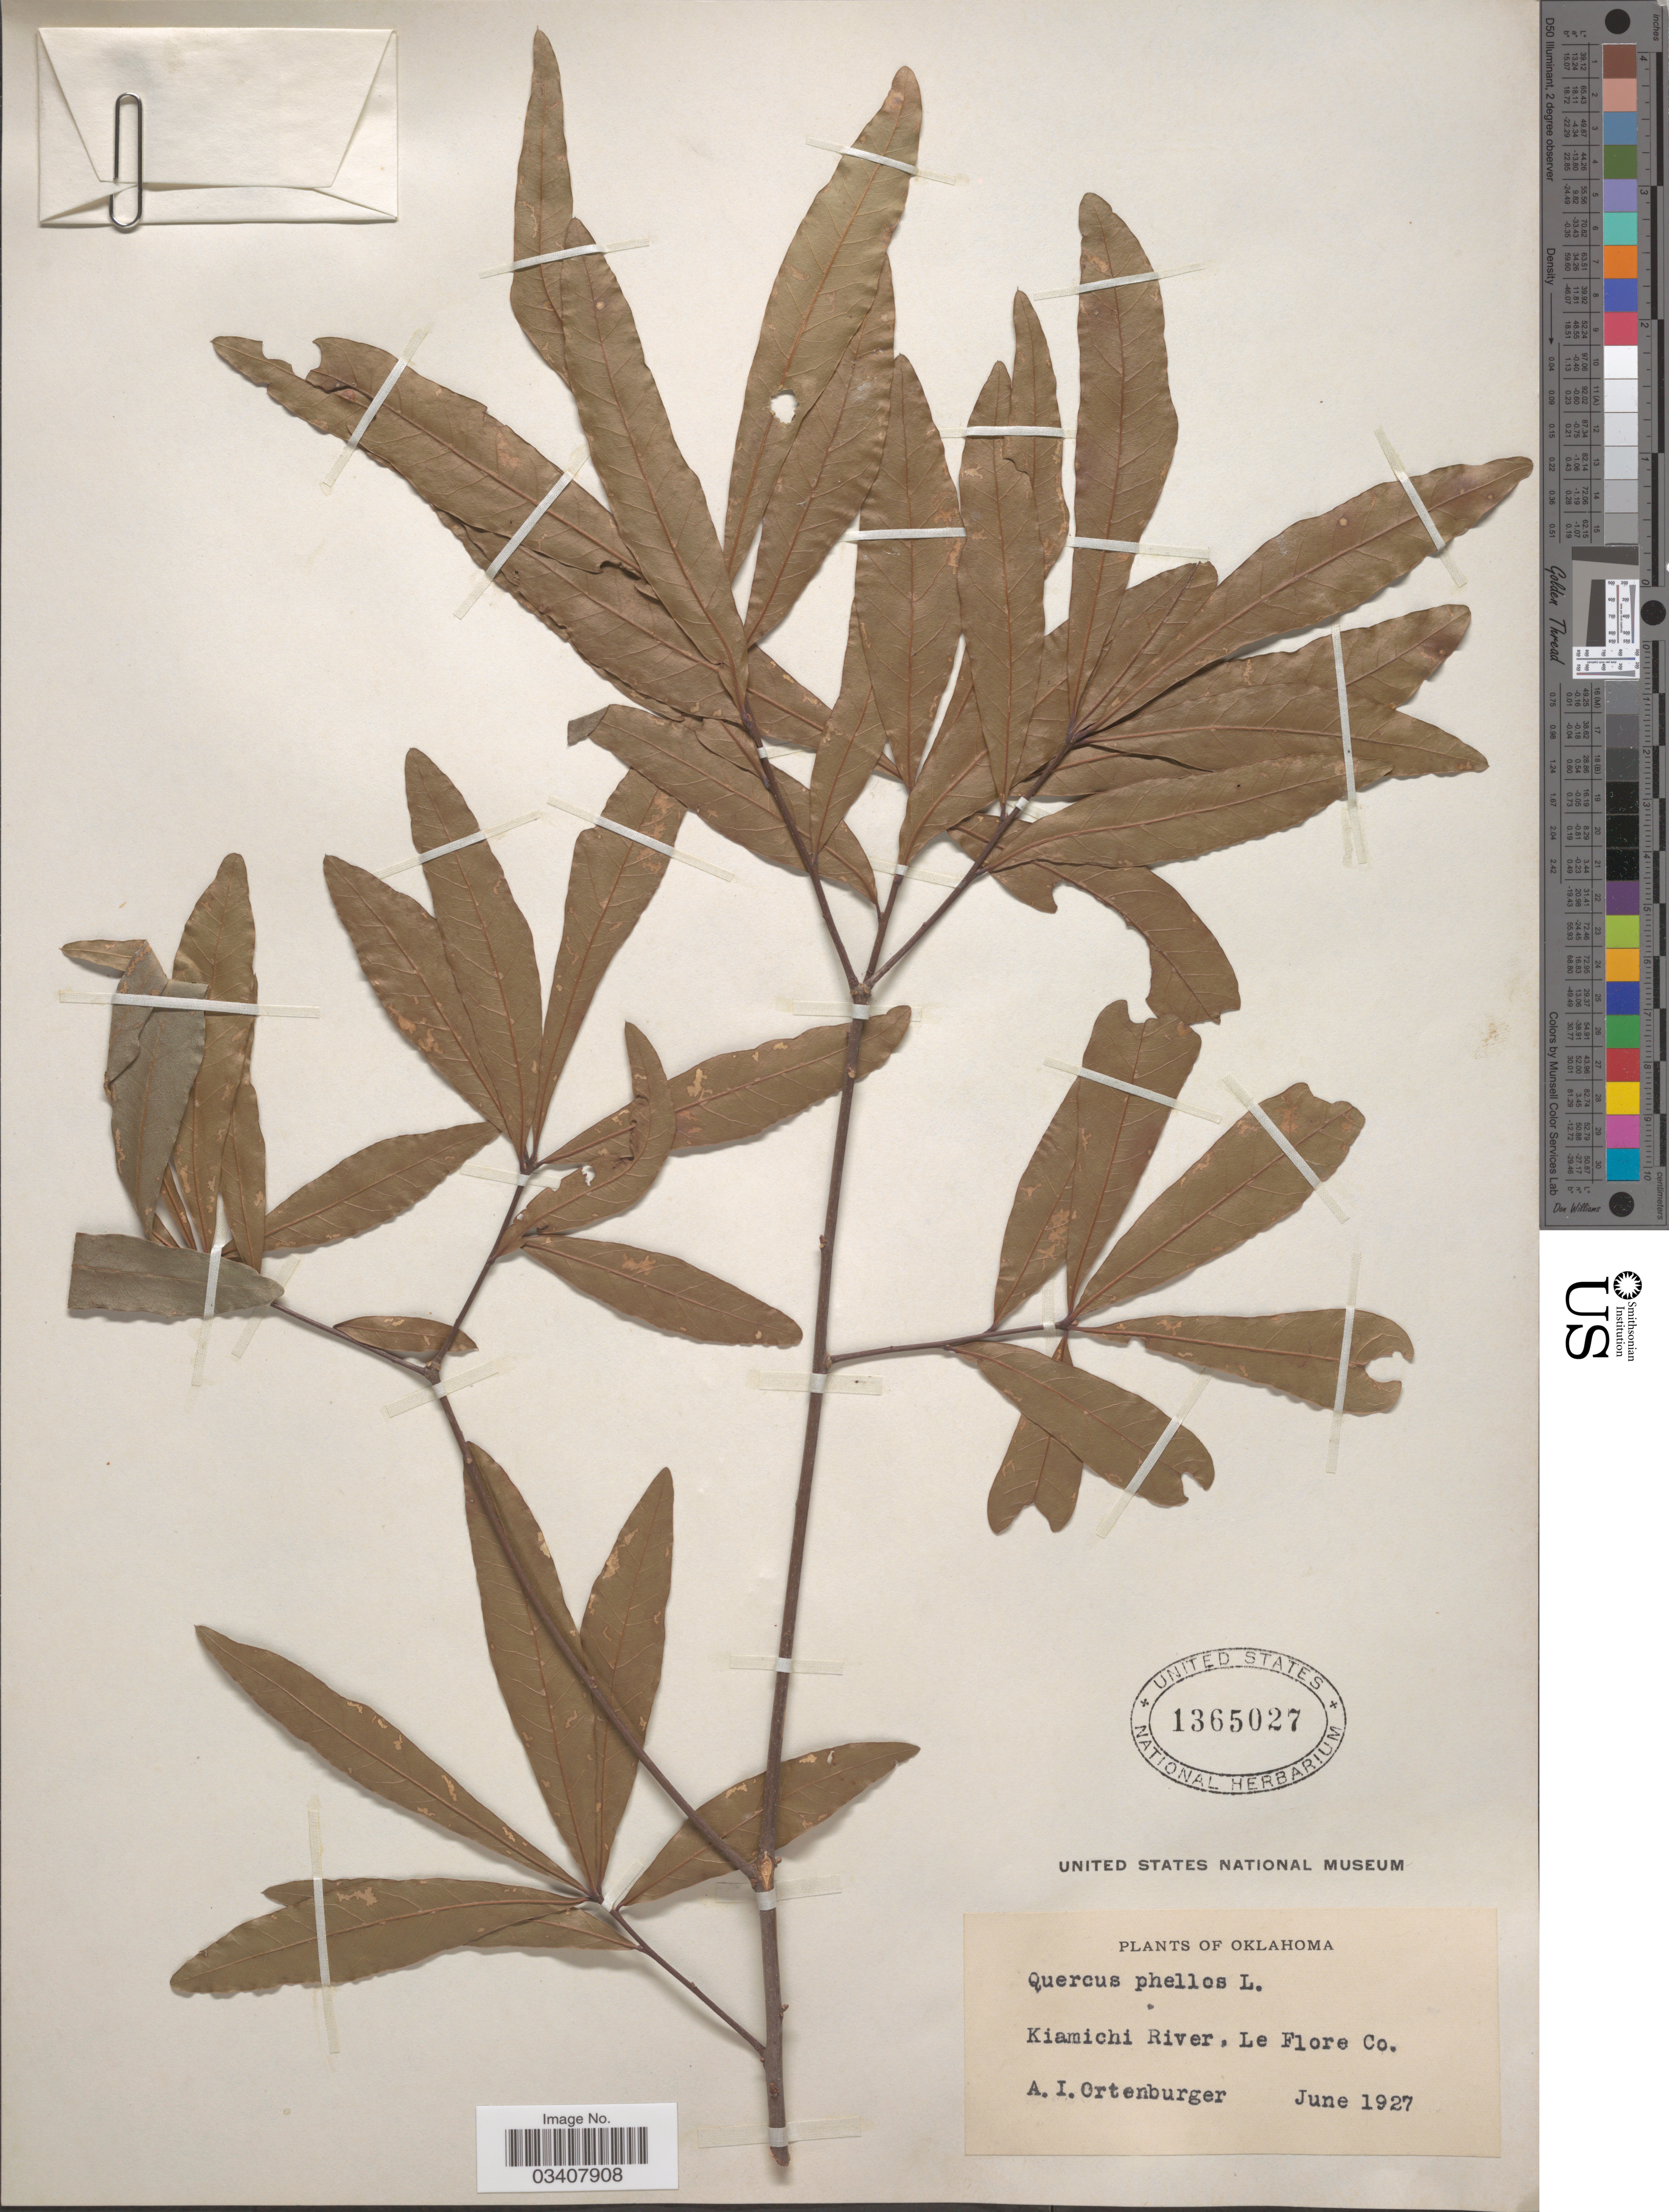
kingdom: Plantae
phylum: Tracheophyta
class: Magnoliopsida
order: Fagales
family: Fagaceae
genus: Quercus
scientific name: Quercus phellos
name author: L.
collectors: A. Ortenburger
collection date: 1927-06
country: United States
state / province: Oklahoma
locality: Kiamichi River, Le Flore Co.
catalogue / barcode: US 1365027